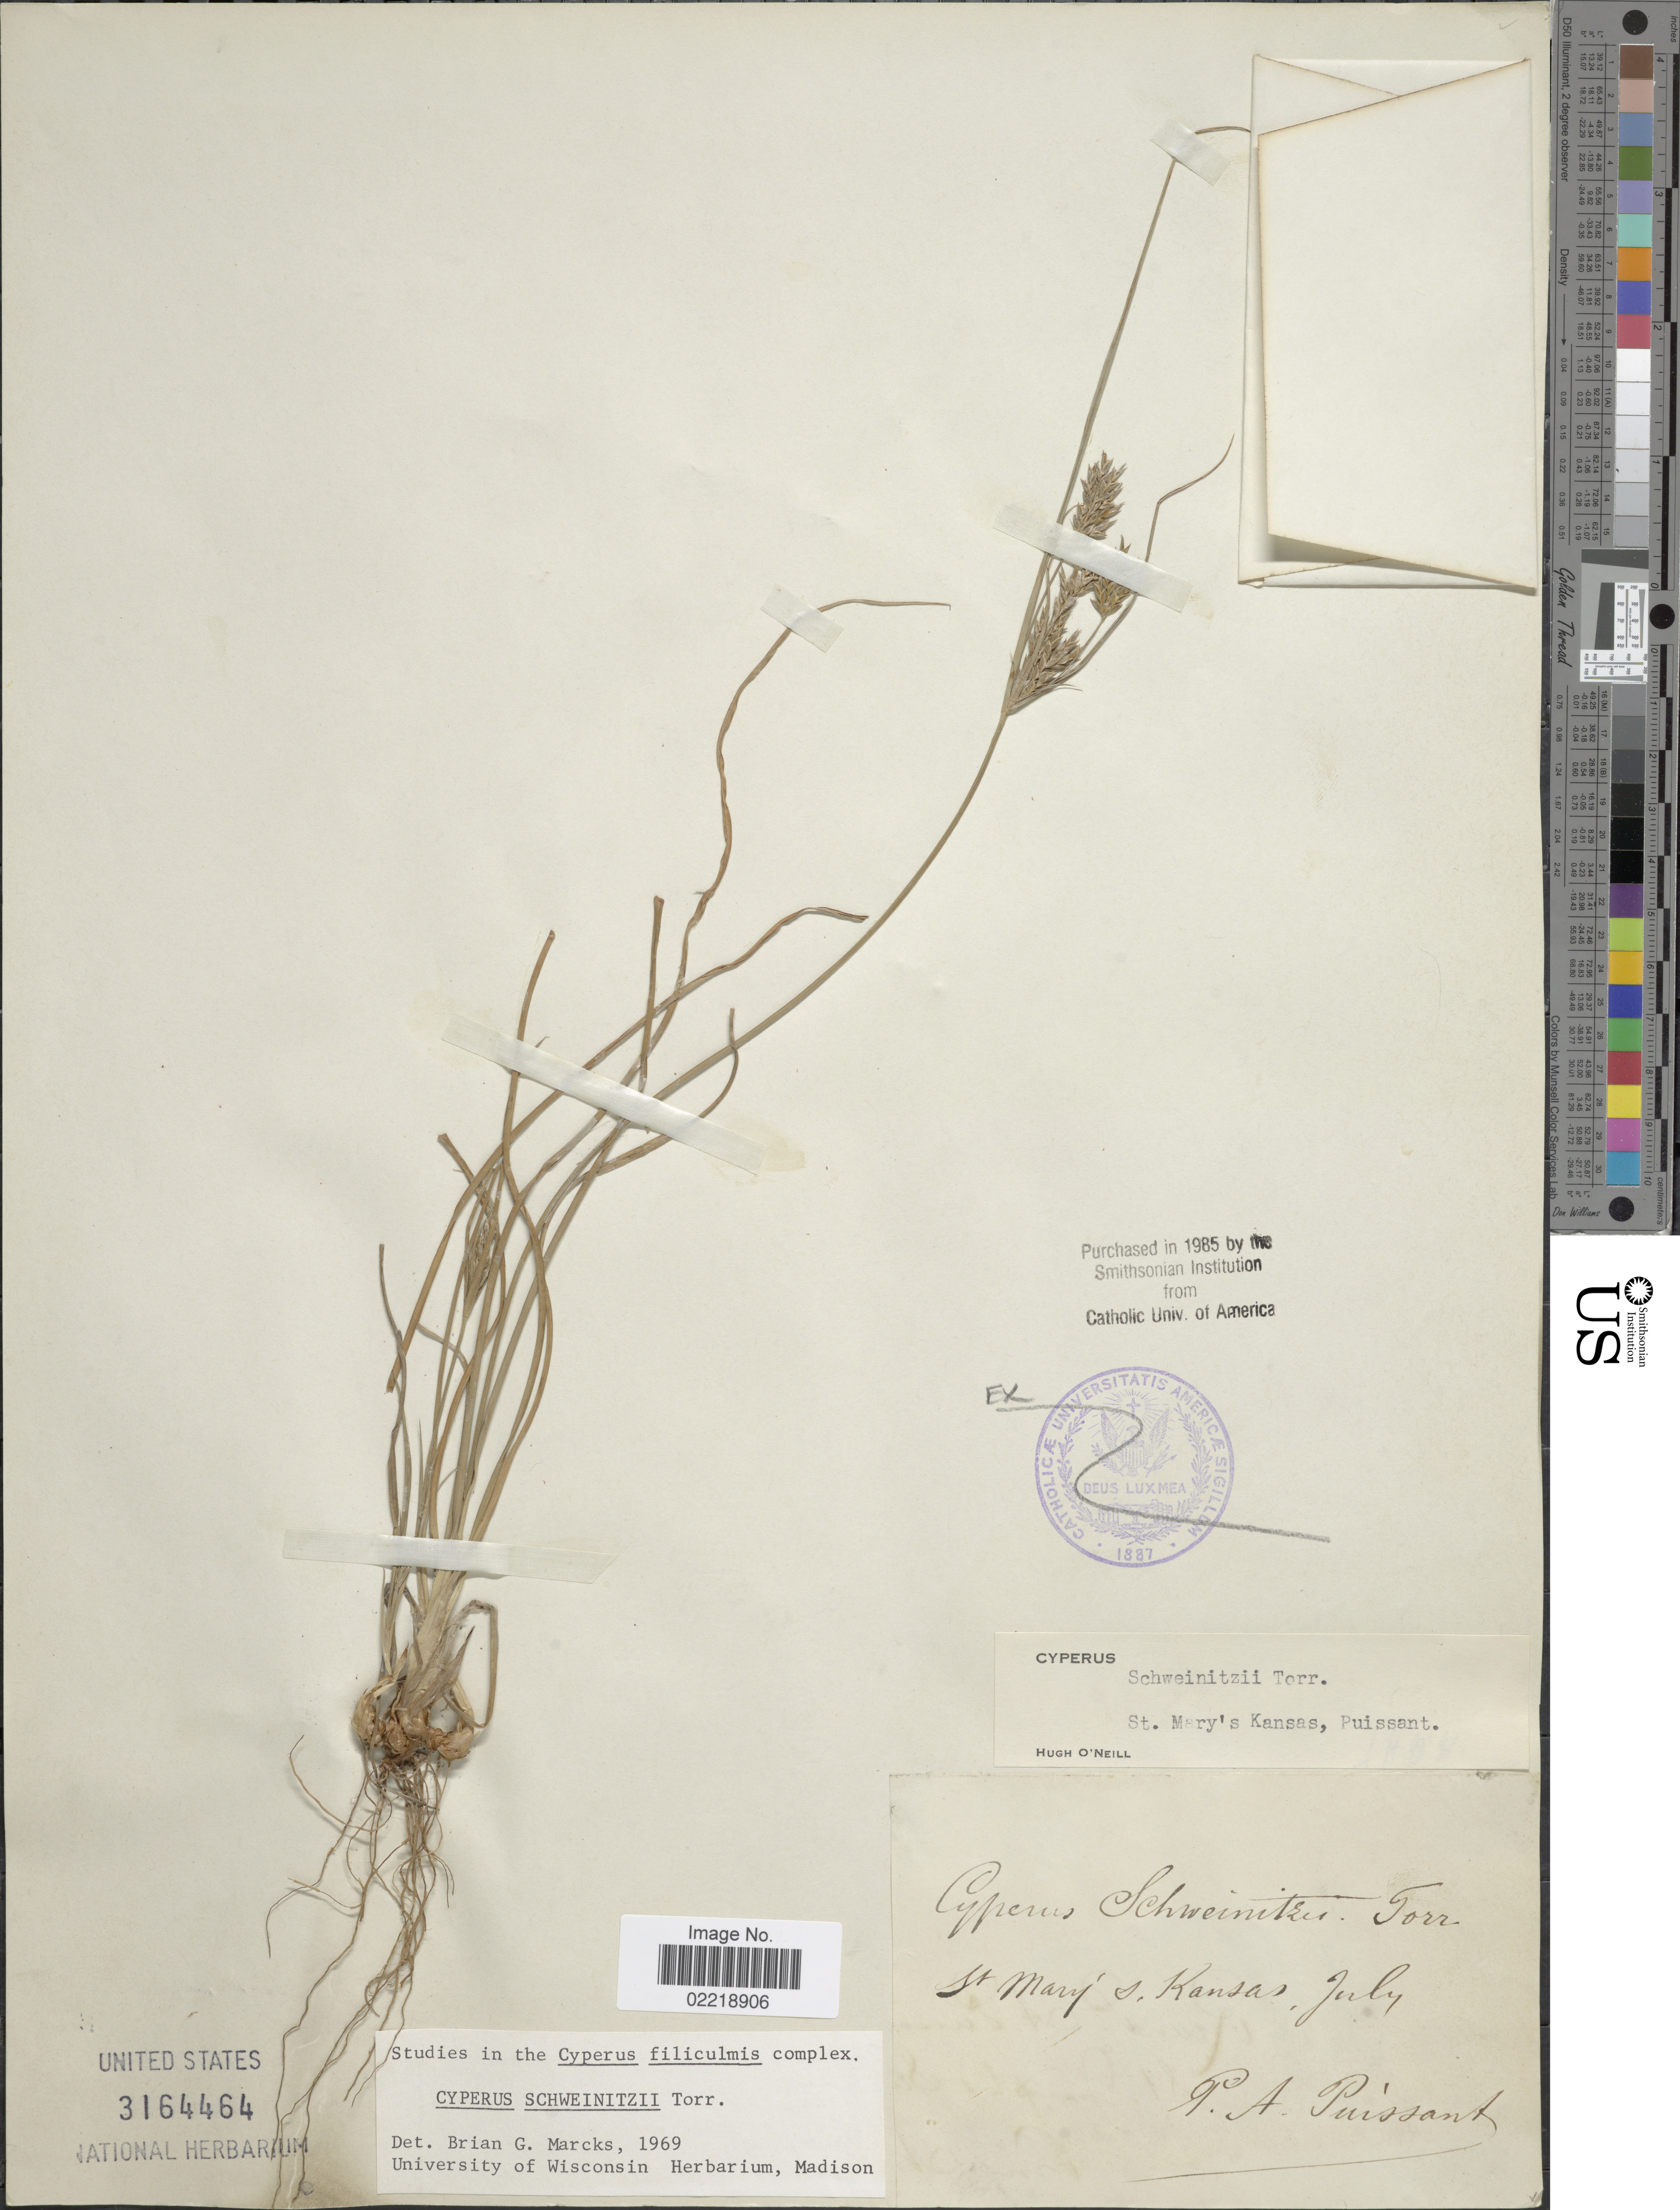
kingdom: Plantae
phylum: Tracheophyta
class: Liliopsida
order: Poales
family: Cyperaceae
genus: Cyperus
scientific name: Cyperus schweinitzii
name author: Torr.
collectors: P. Puissant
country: United States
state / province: Kansas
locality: St Mary's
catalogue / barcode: US 3164464